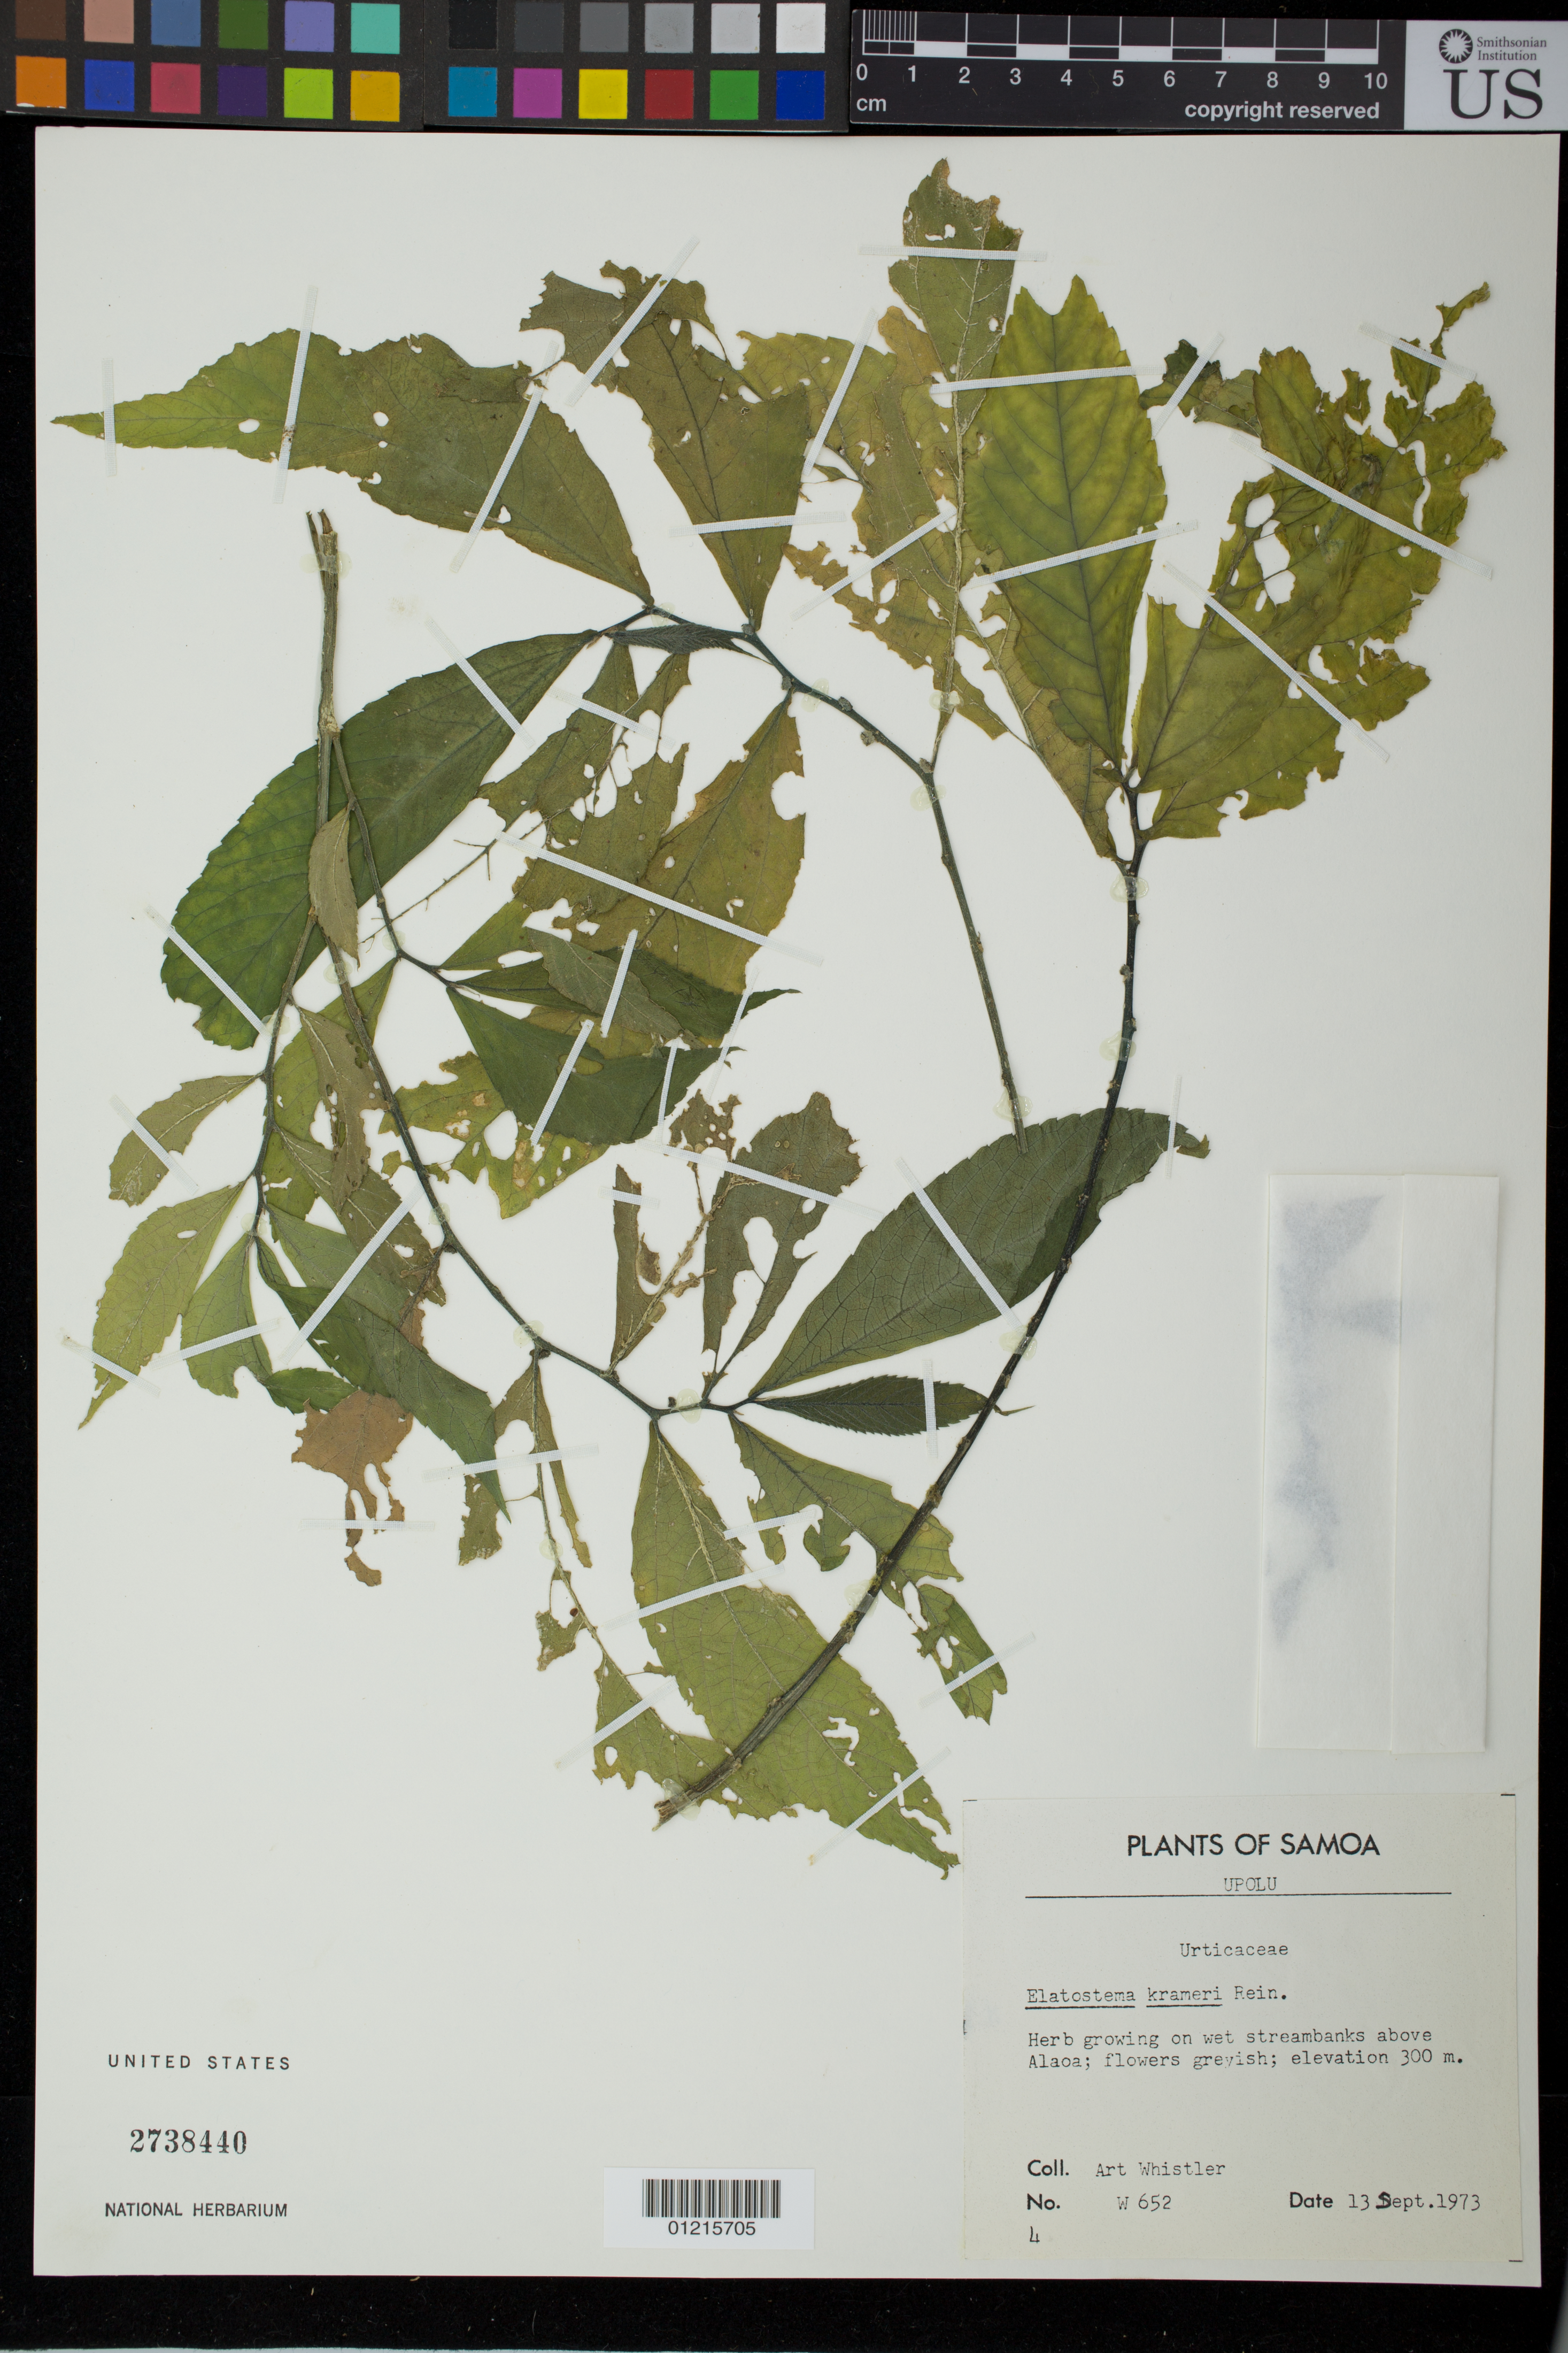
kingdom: Plantae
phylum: Tracheophyta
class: Magnoliopsida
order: Rosales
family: Urticaceae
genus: Elatostema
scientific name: Elatostema krameri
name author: Reinecke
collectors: A. Whistler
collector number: W 652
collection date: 1973-09-13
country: Samoa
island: Upolu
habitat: Wet streambanks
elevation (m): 300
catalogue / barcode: US 2738440